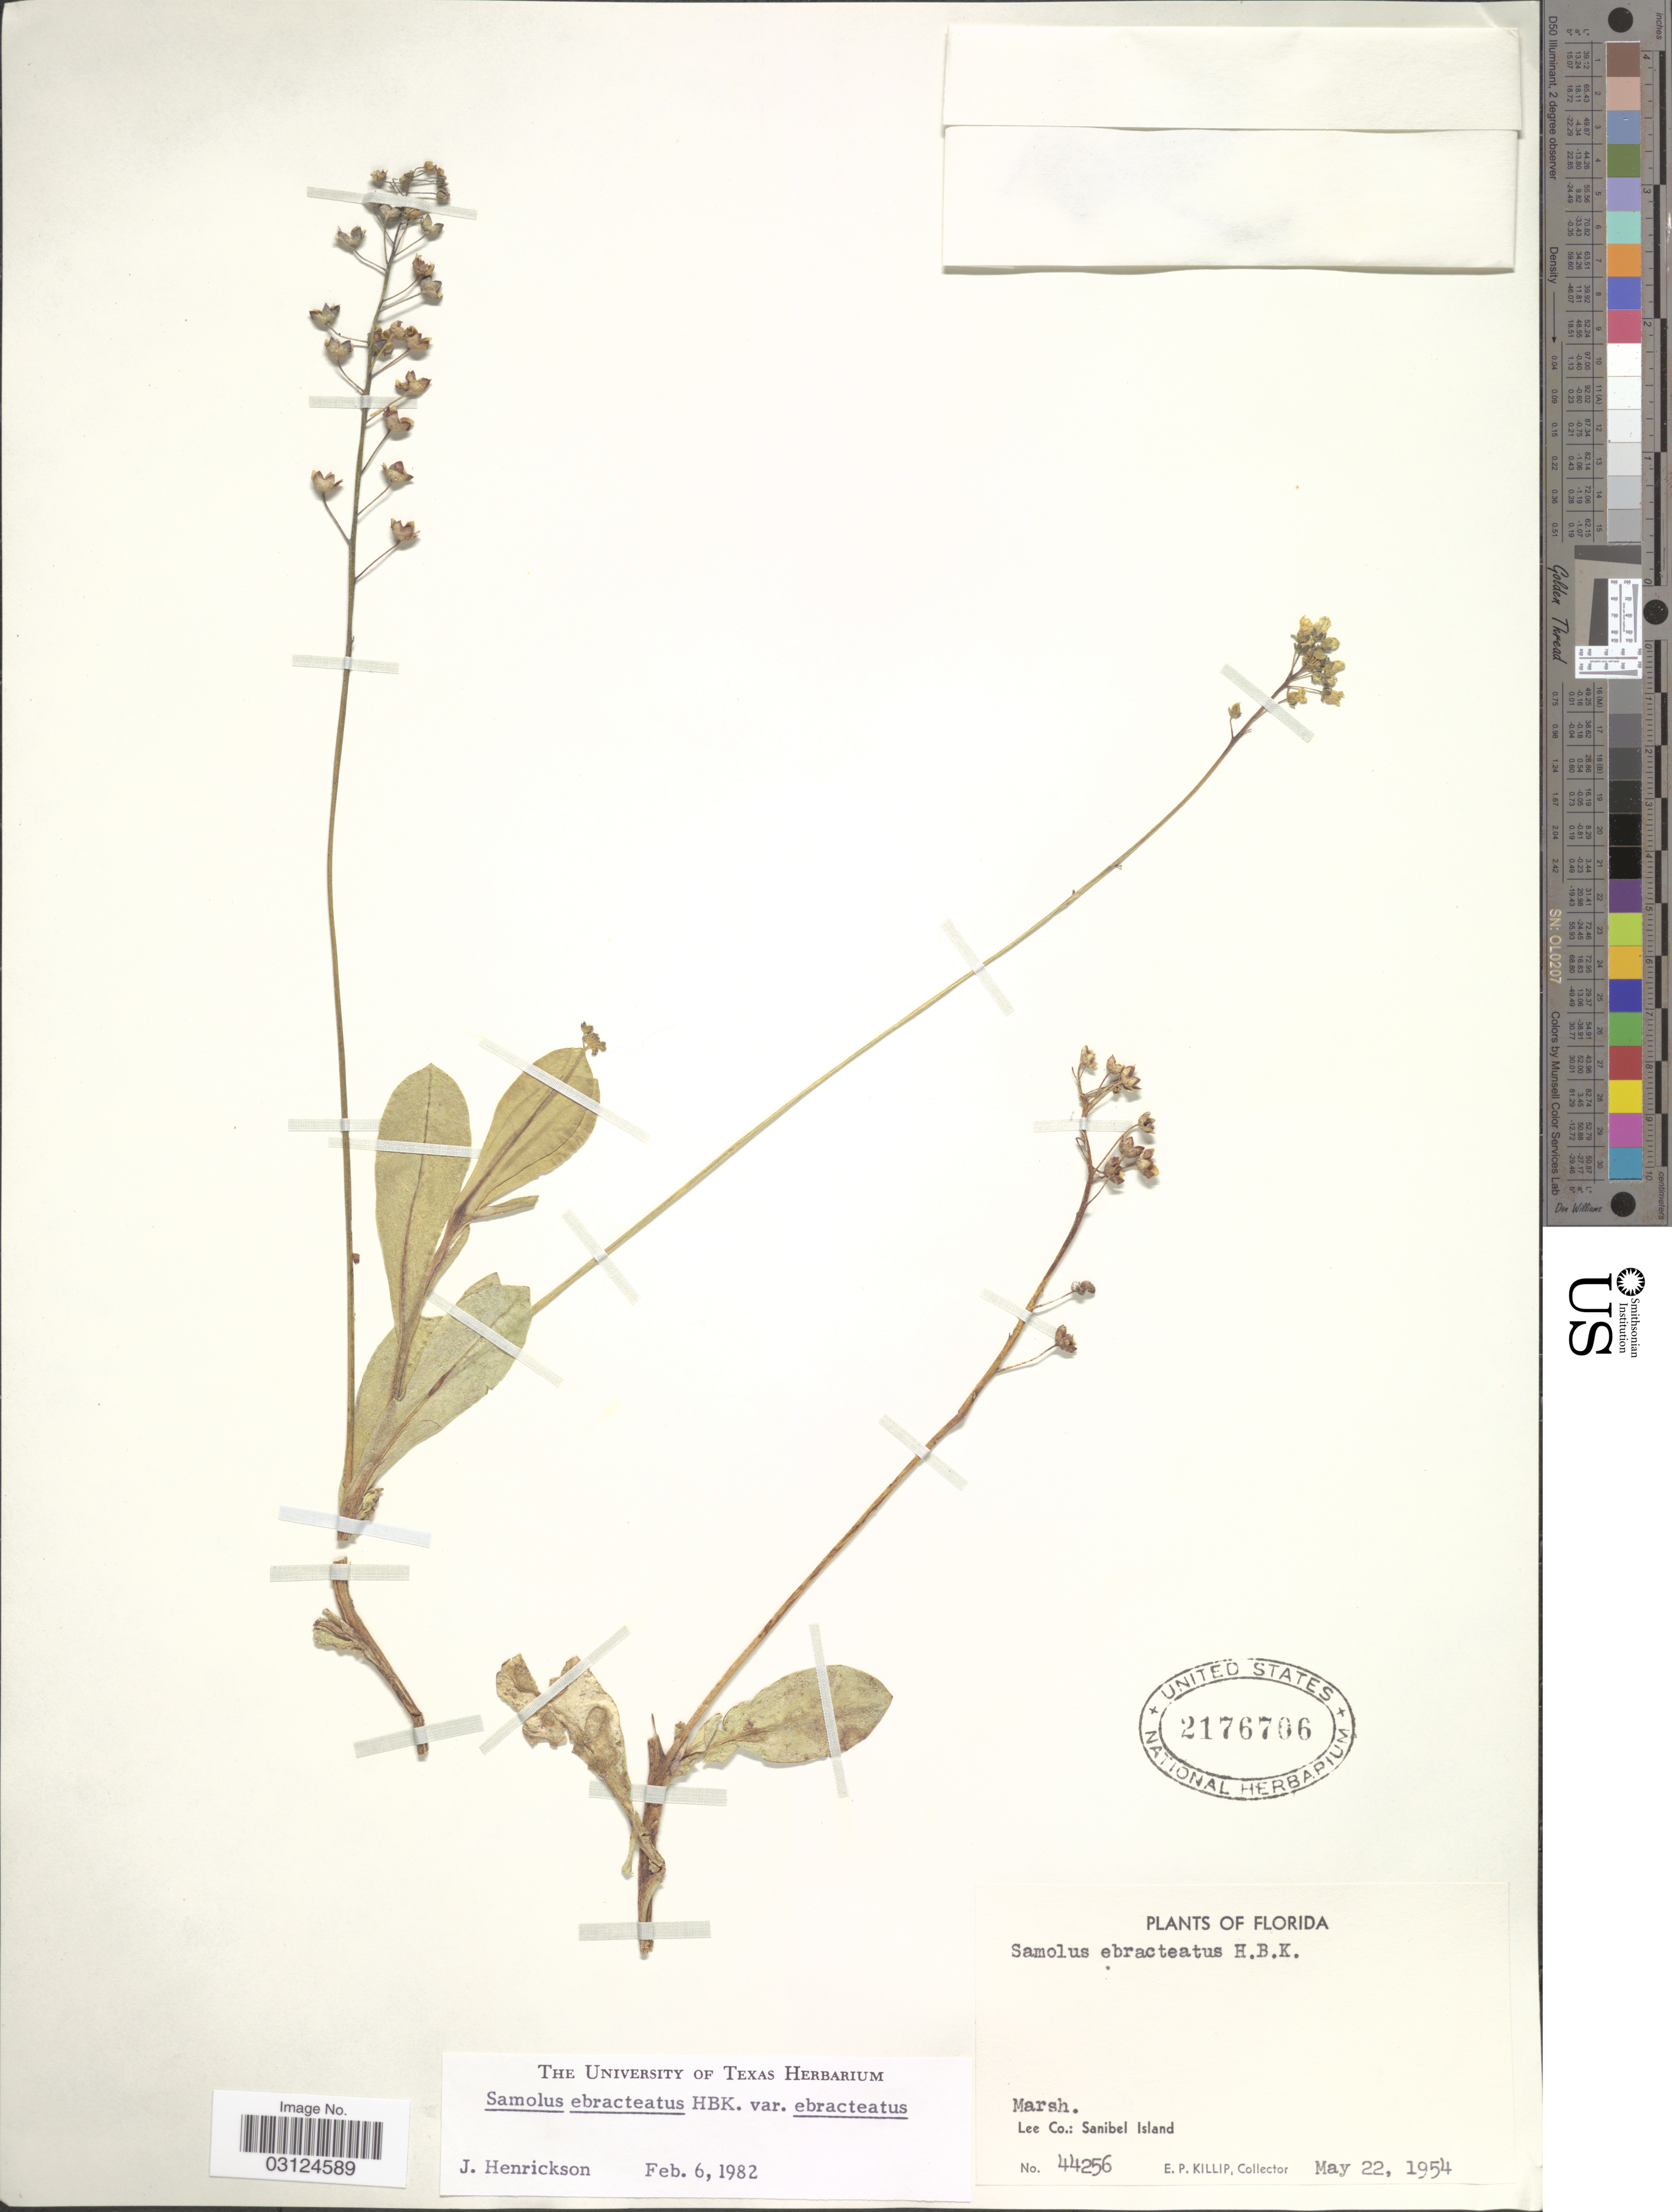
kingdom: Plantae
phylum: Tracheophyta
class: Magnoliopsida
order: Ericales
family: Primulaceae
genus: Samolus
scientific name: Samolus ebracteatus subsp. ebracteatus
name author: Kunth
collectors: E. P. Killip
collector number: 44256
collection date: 1954-05-22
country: United States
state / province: Florida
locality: Marsh. Lee Co.: Sanibel Island.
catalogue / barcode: US 2176706